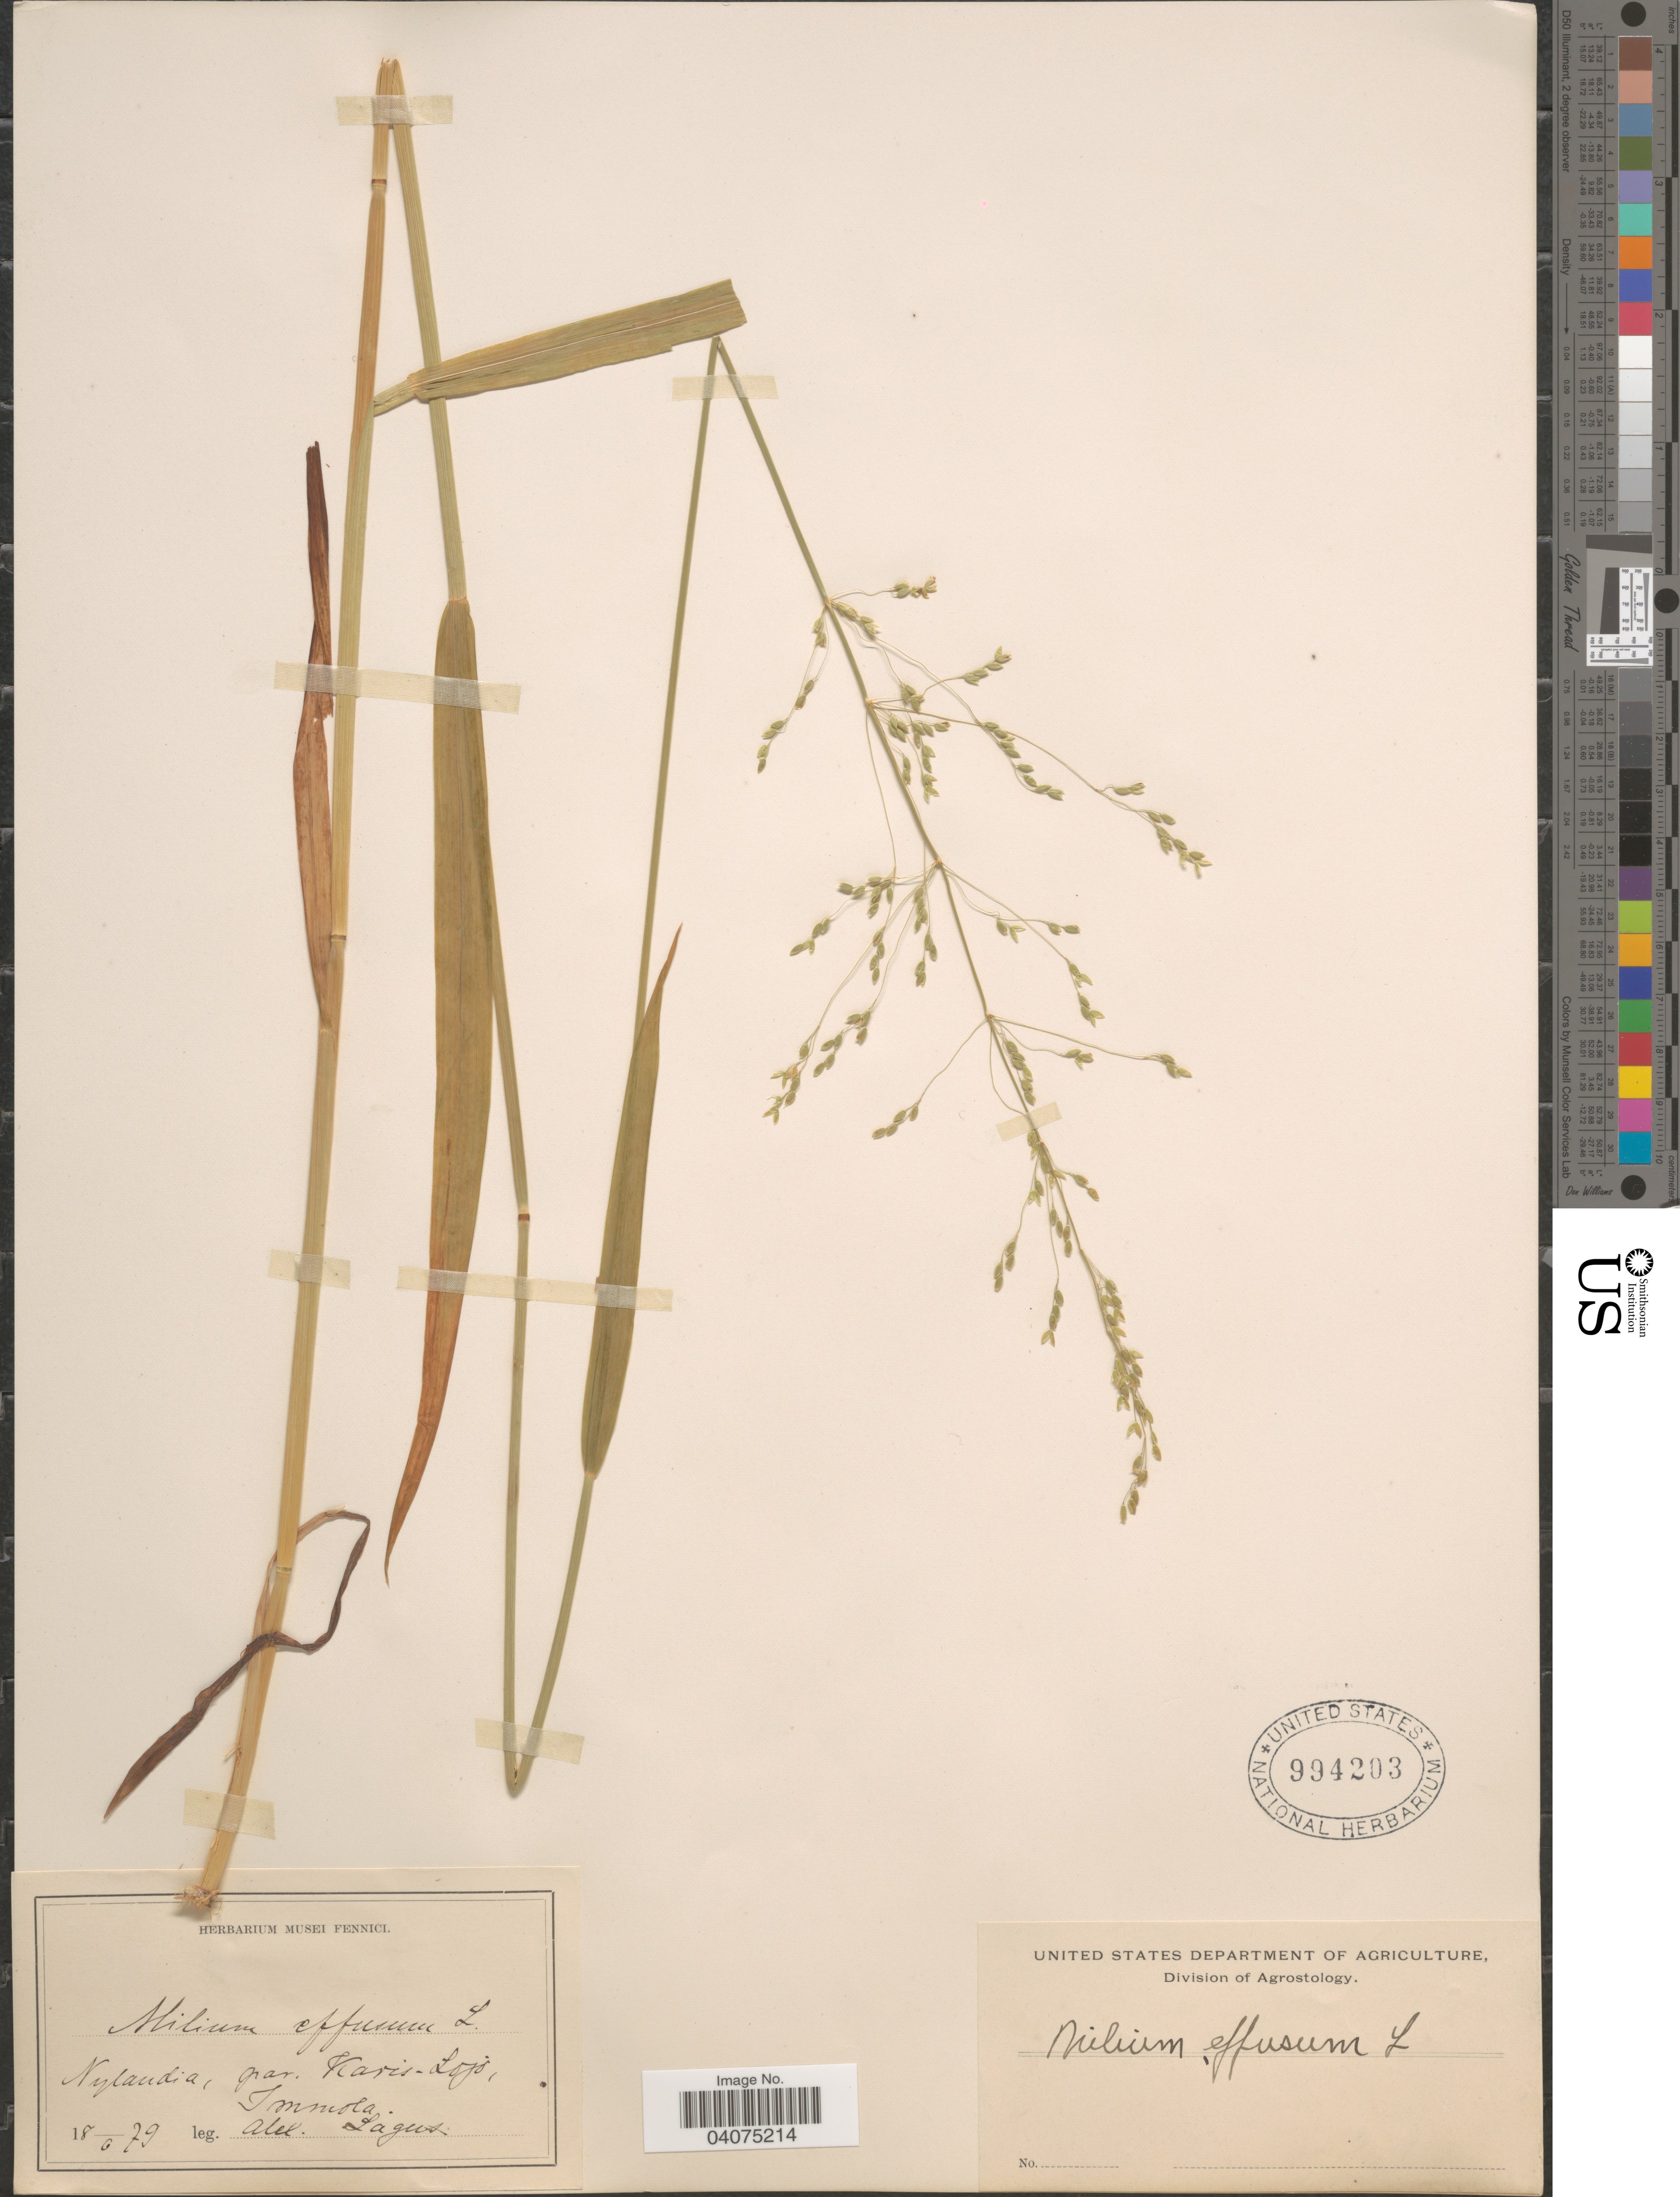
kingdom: Plantae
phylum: Tracheophyta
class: Liliopsida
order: Poales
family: Poaceae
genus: Milium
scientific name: Milium effusum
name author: L.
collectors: A. Lagus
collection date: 1879-06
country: Finland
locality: Nylandia, par. Karis-Lojo, Immola.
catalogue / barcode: US 994203